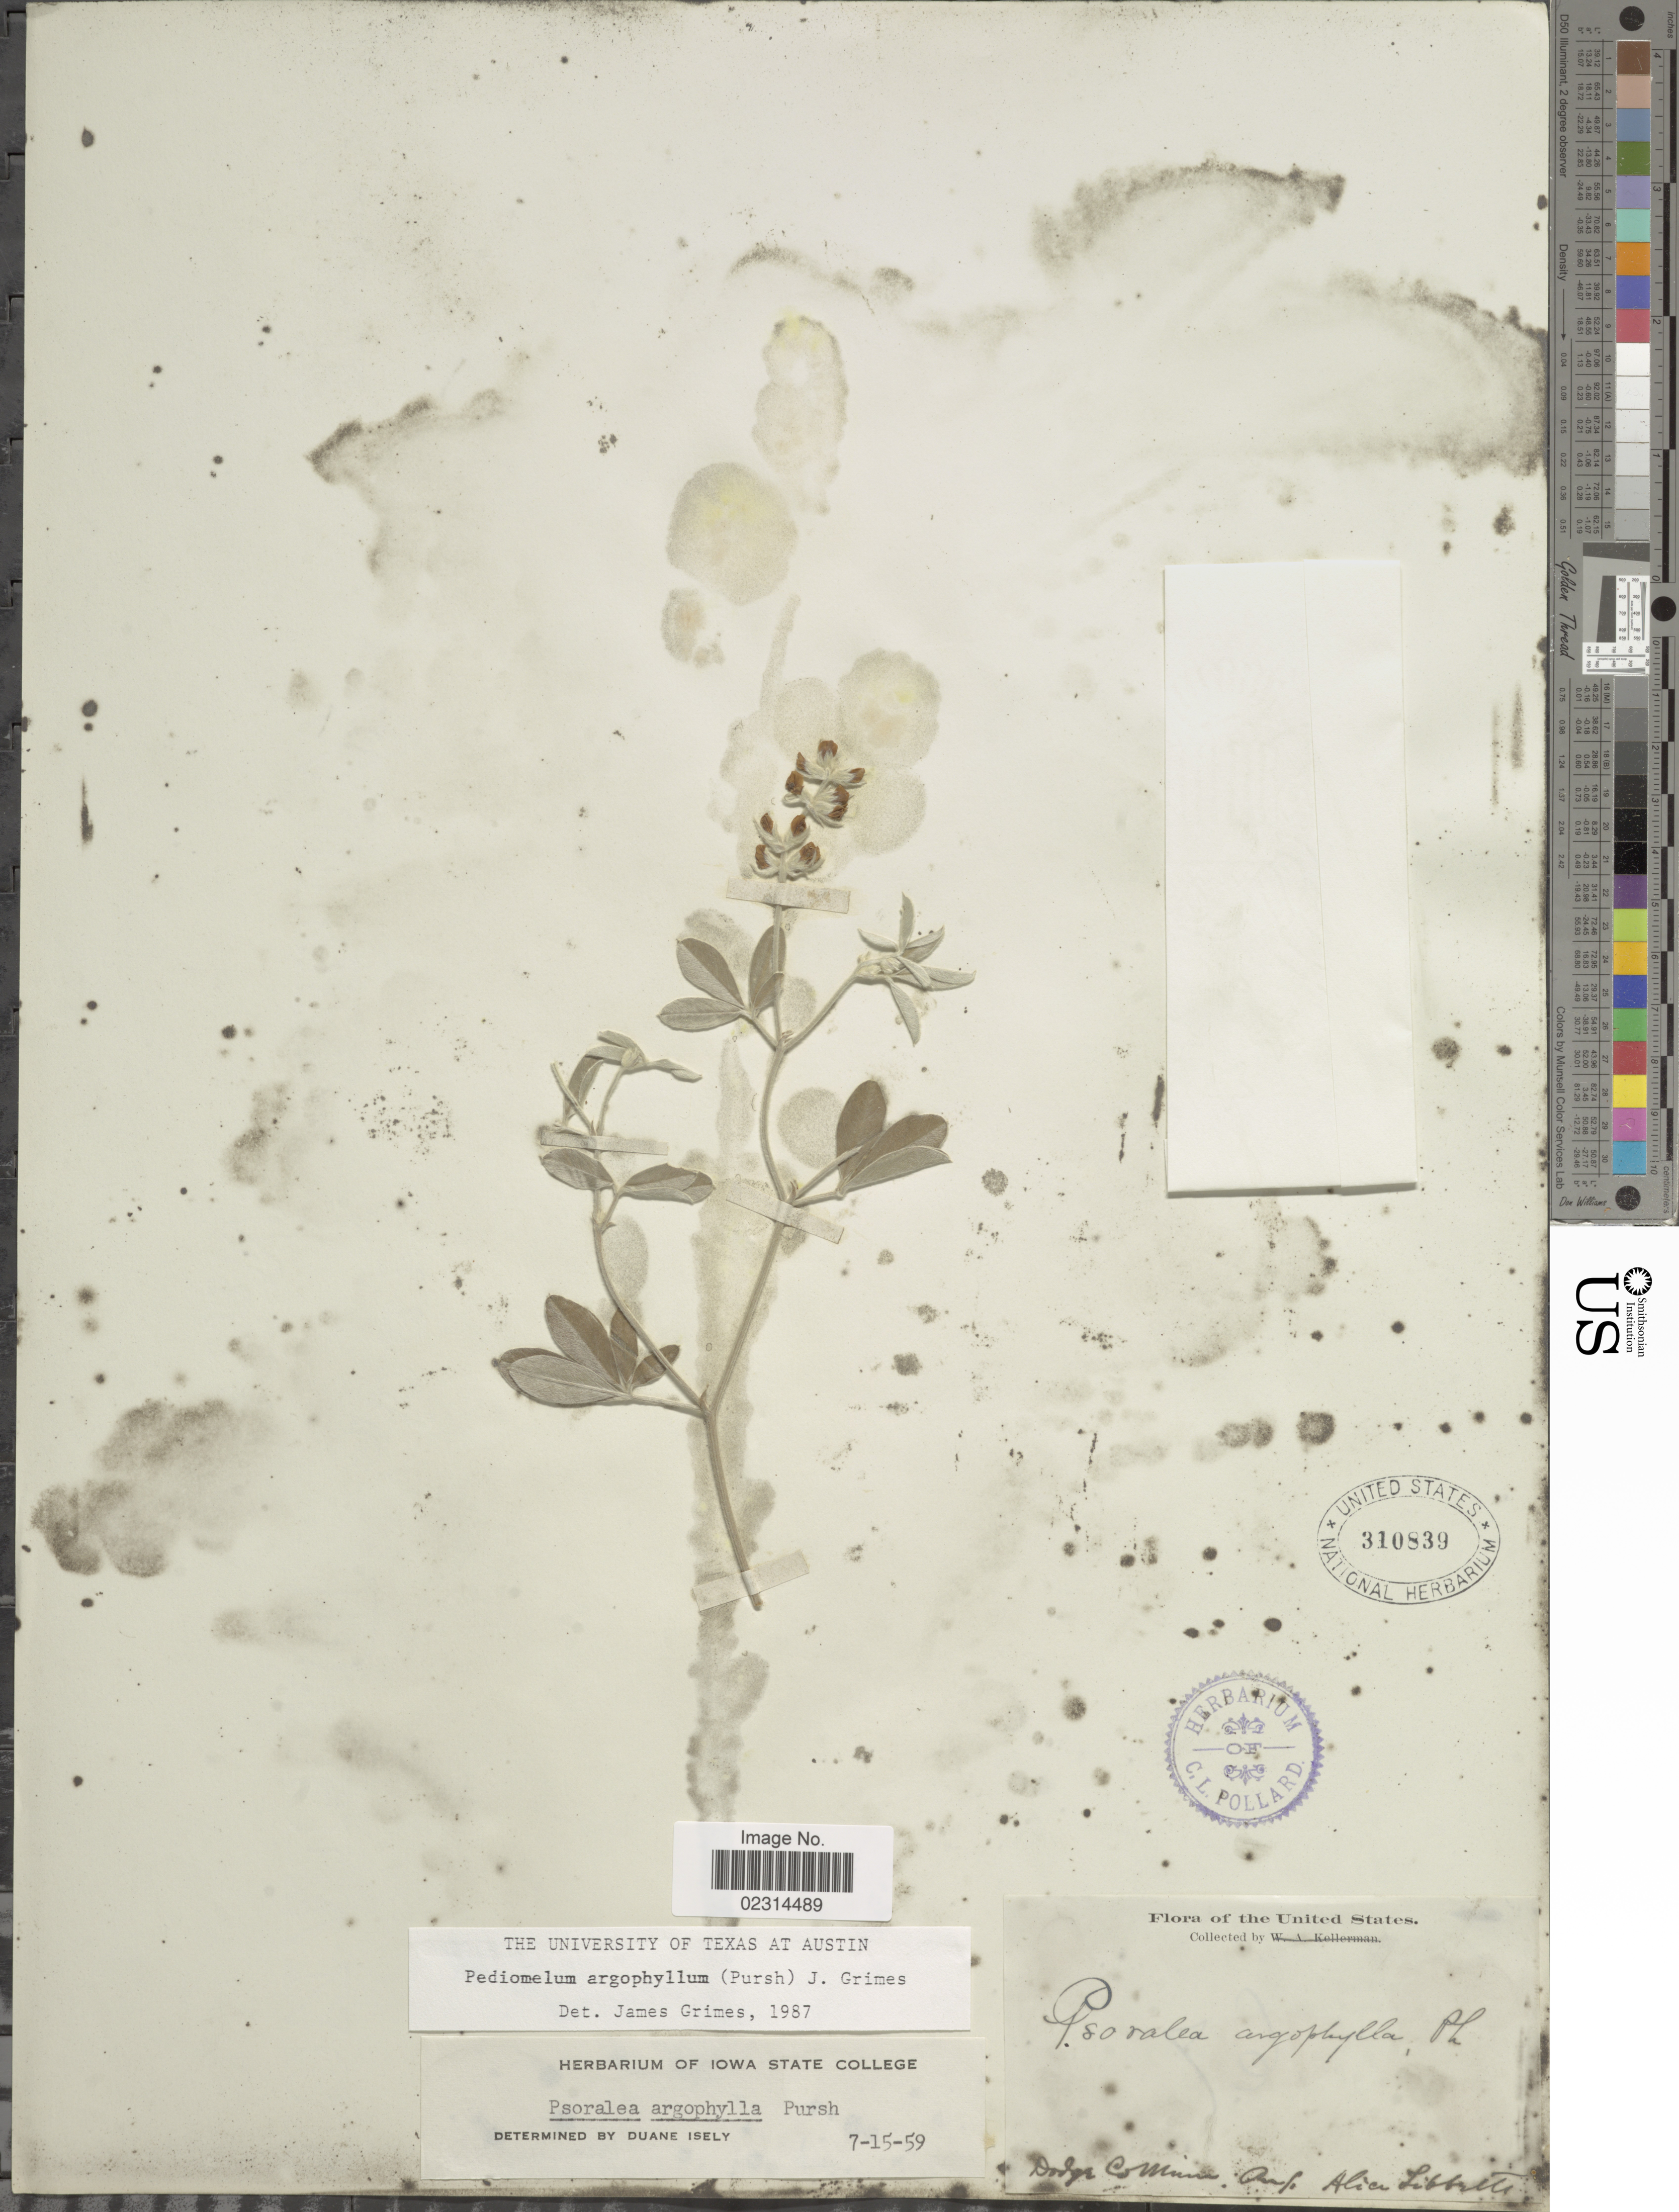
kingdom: Plantae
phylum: Tracheophyta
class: Magnoliopsida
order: Fabales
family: Fabaceae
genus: Pediomelum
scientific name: Pediomelum argophyllum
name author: (Pursh) J.W. Grimes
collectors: A. Libbreti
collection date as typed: Transcribed d/m/y: /8/1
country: United States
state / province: Minnesota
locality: Dodge Co.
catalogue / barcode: US 310839